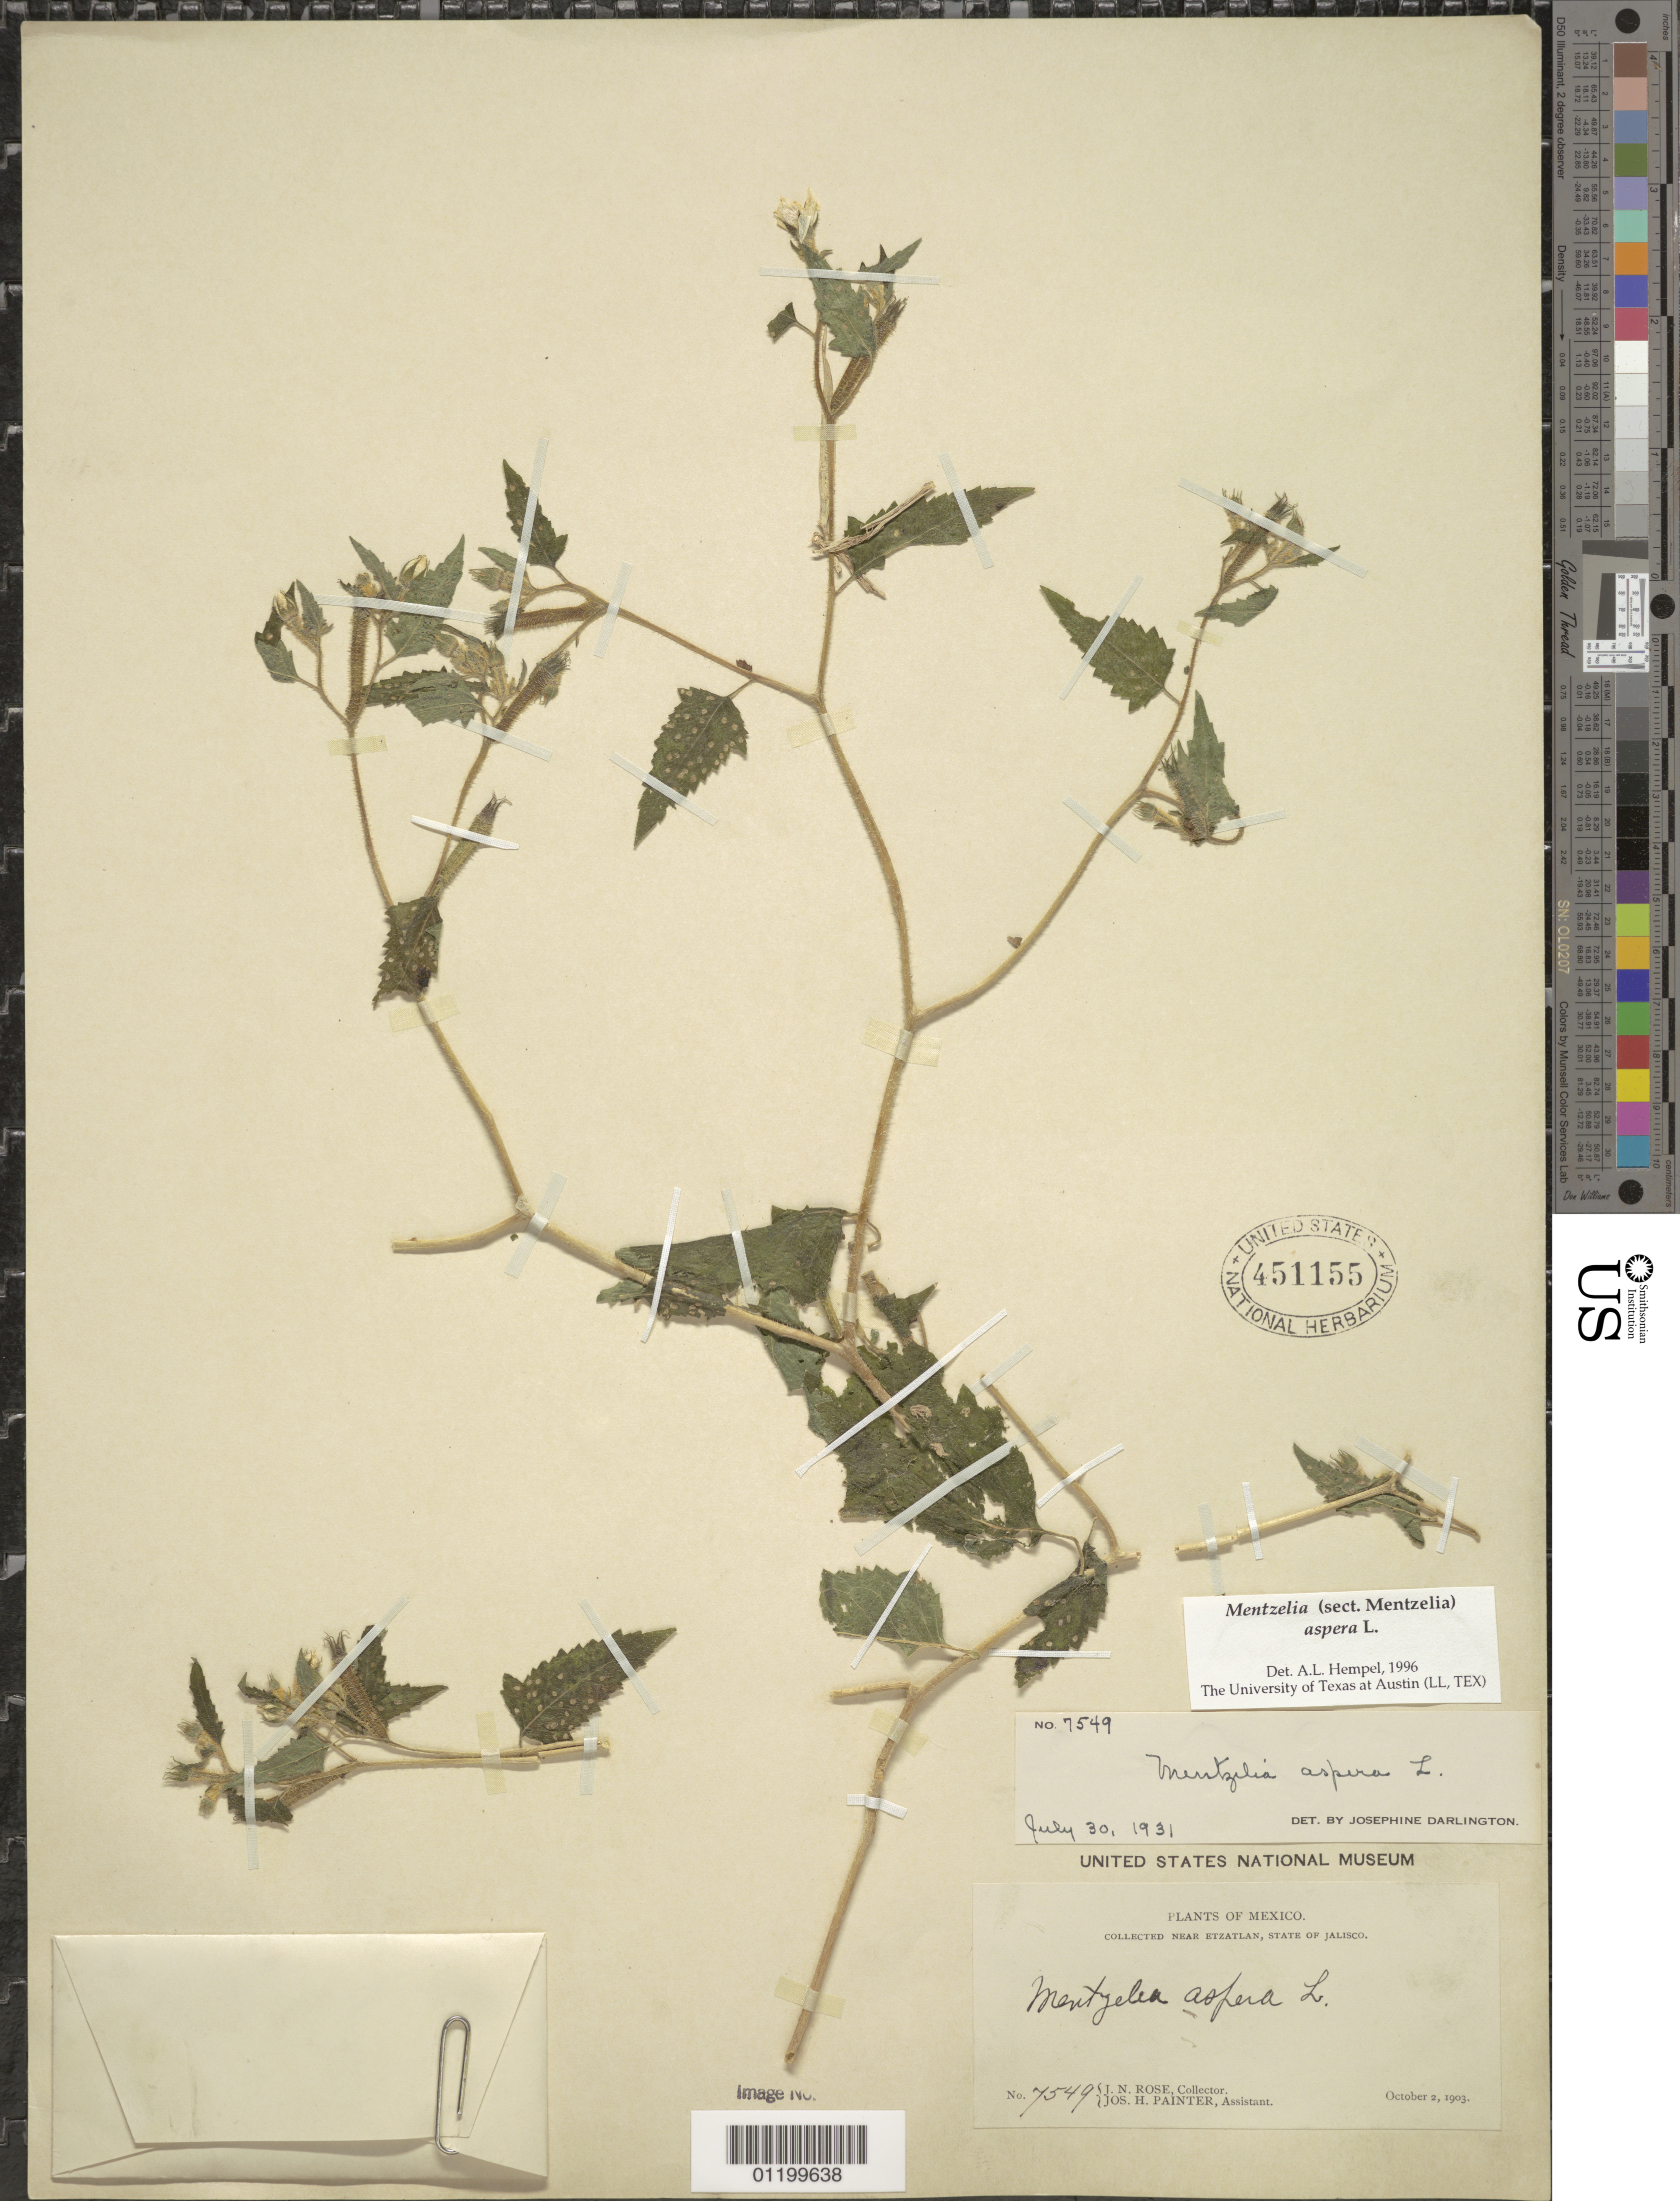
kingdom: Plantae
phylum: Tracheophyta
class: Magnoliopsida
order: Cornales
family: Loasaceae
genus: Mentzelia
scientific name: Mentzelia aspera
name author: L.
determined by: Hempel, A.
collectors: J. N. Rose & J. H. Painter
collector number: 7549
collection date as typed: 02 Oct 1903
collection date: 1903-10-02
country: Mexico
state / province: Jalisco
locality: Near Etzatlan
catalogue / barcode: US 451155